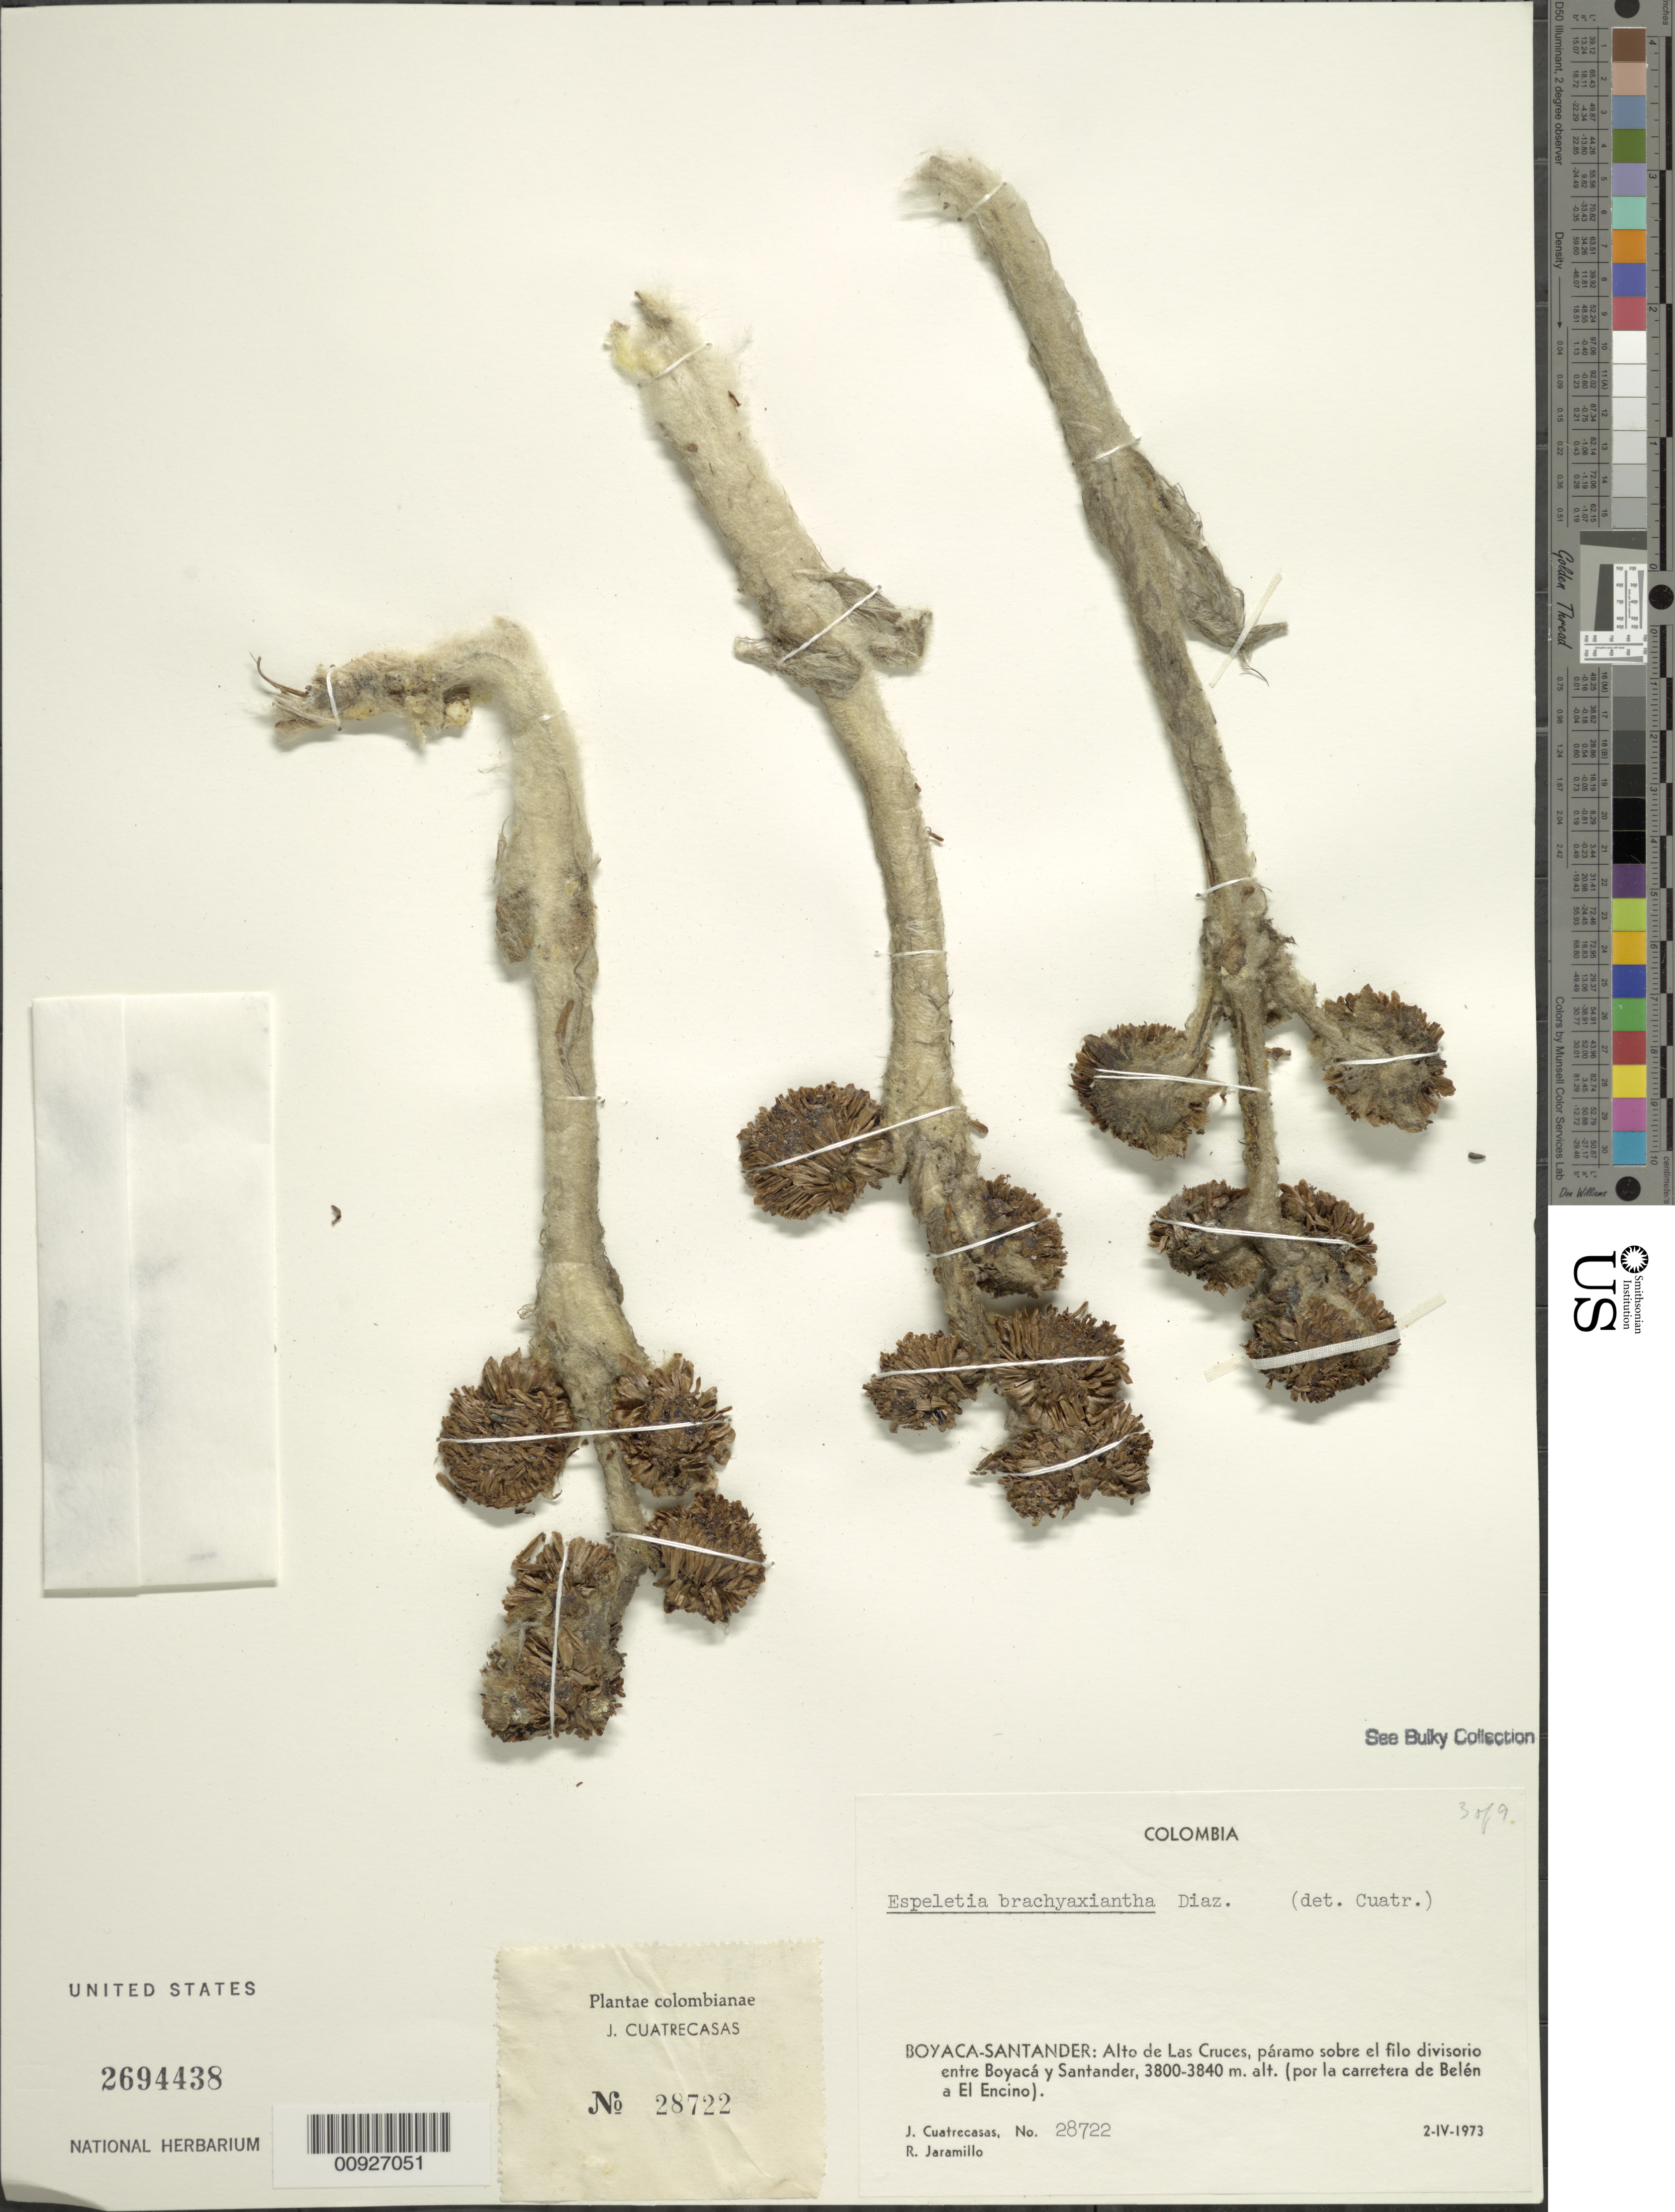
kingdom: Plantae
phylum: Tracheophyta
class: Magnoliopsida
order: Asterales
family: Asteraceae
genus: Espeletia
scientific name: Espeletia brachyaxiantha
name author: S. Díaz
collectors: J. Cuatrecasas & R. Jaramillo M.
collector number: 28722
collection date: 1973-04-02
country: Colombia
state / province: Boyacá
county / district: Santander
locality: Alto de Las Cruces, páramo sobre el filo divisorio entre Boyacá y Santander, (por la carretera de Belén a El Encino).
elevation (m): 3800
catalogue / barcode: US 2694438